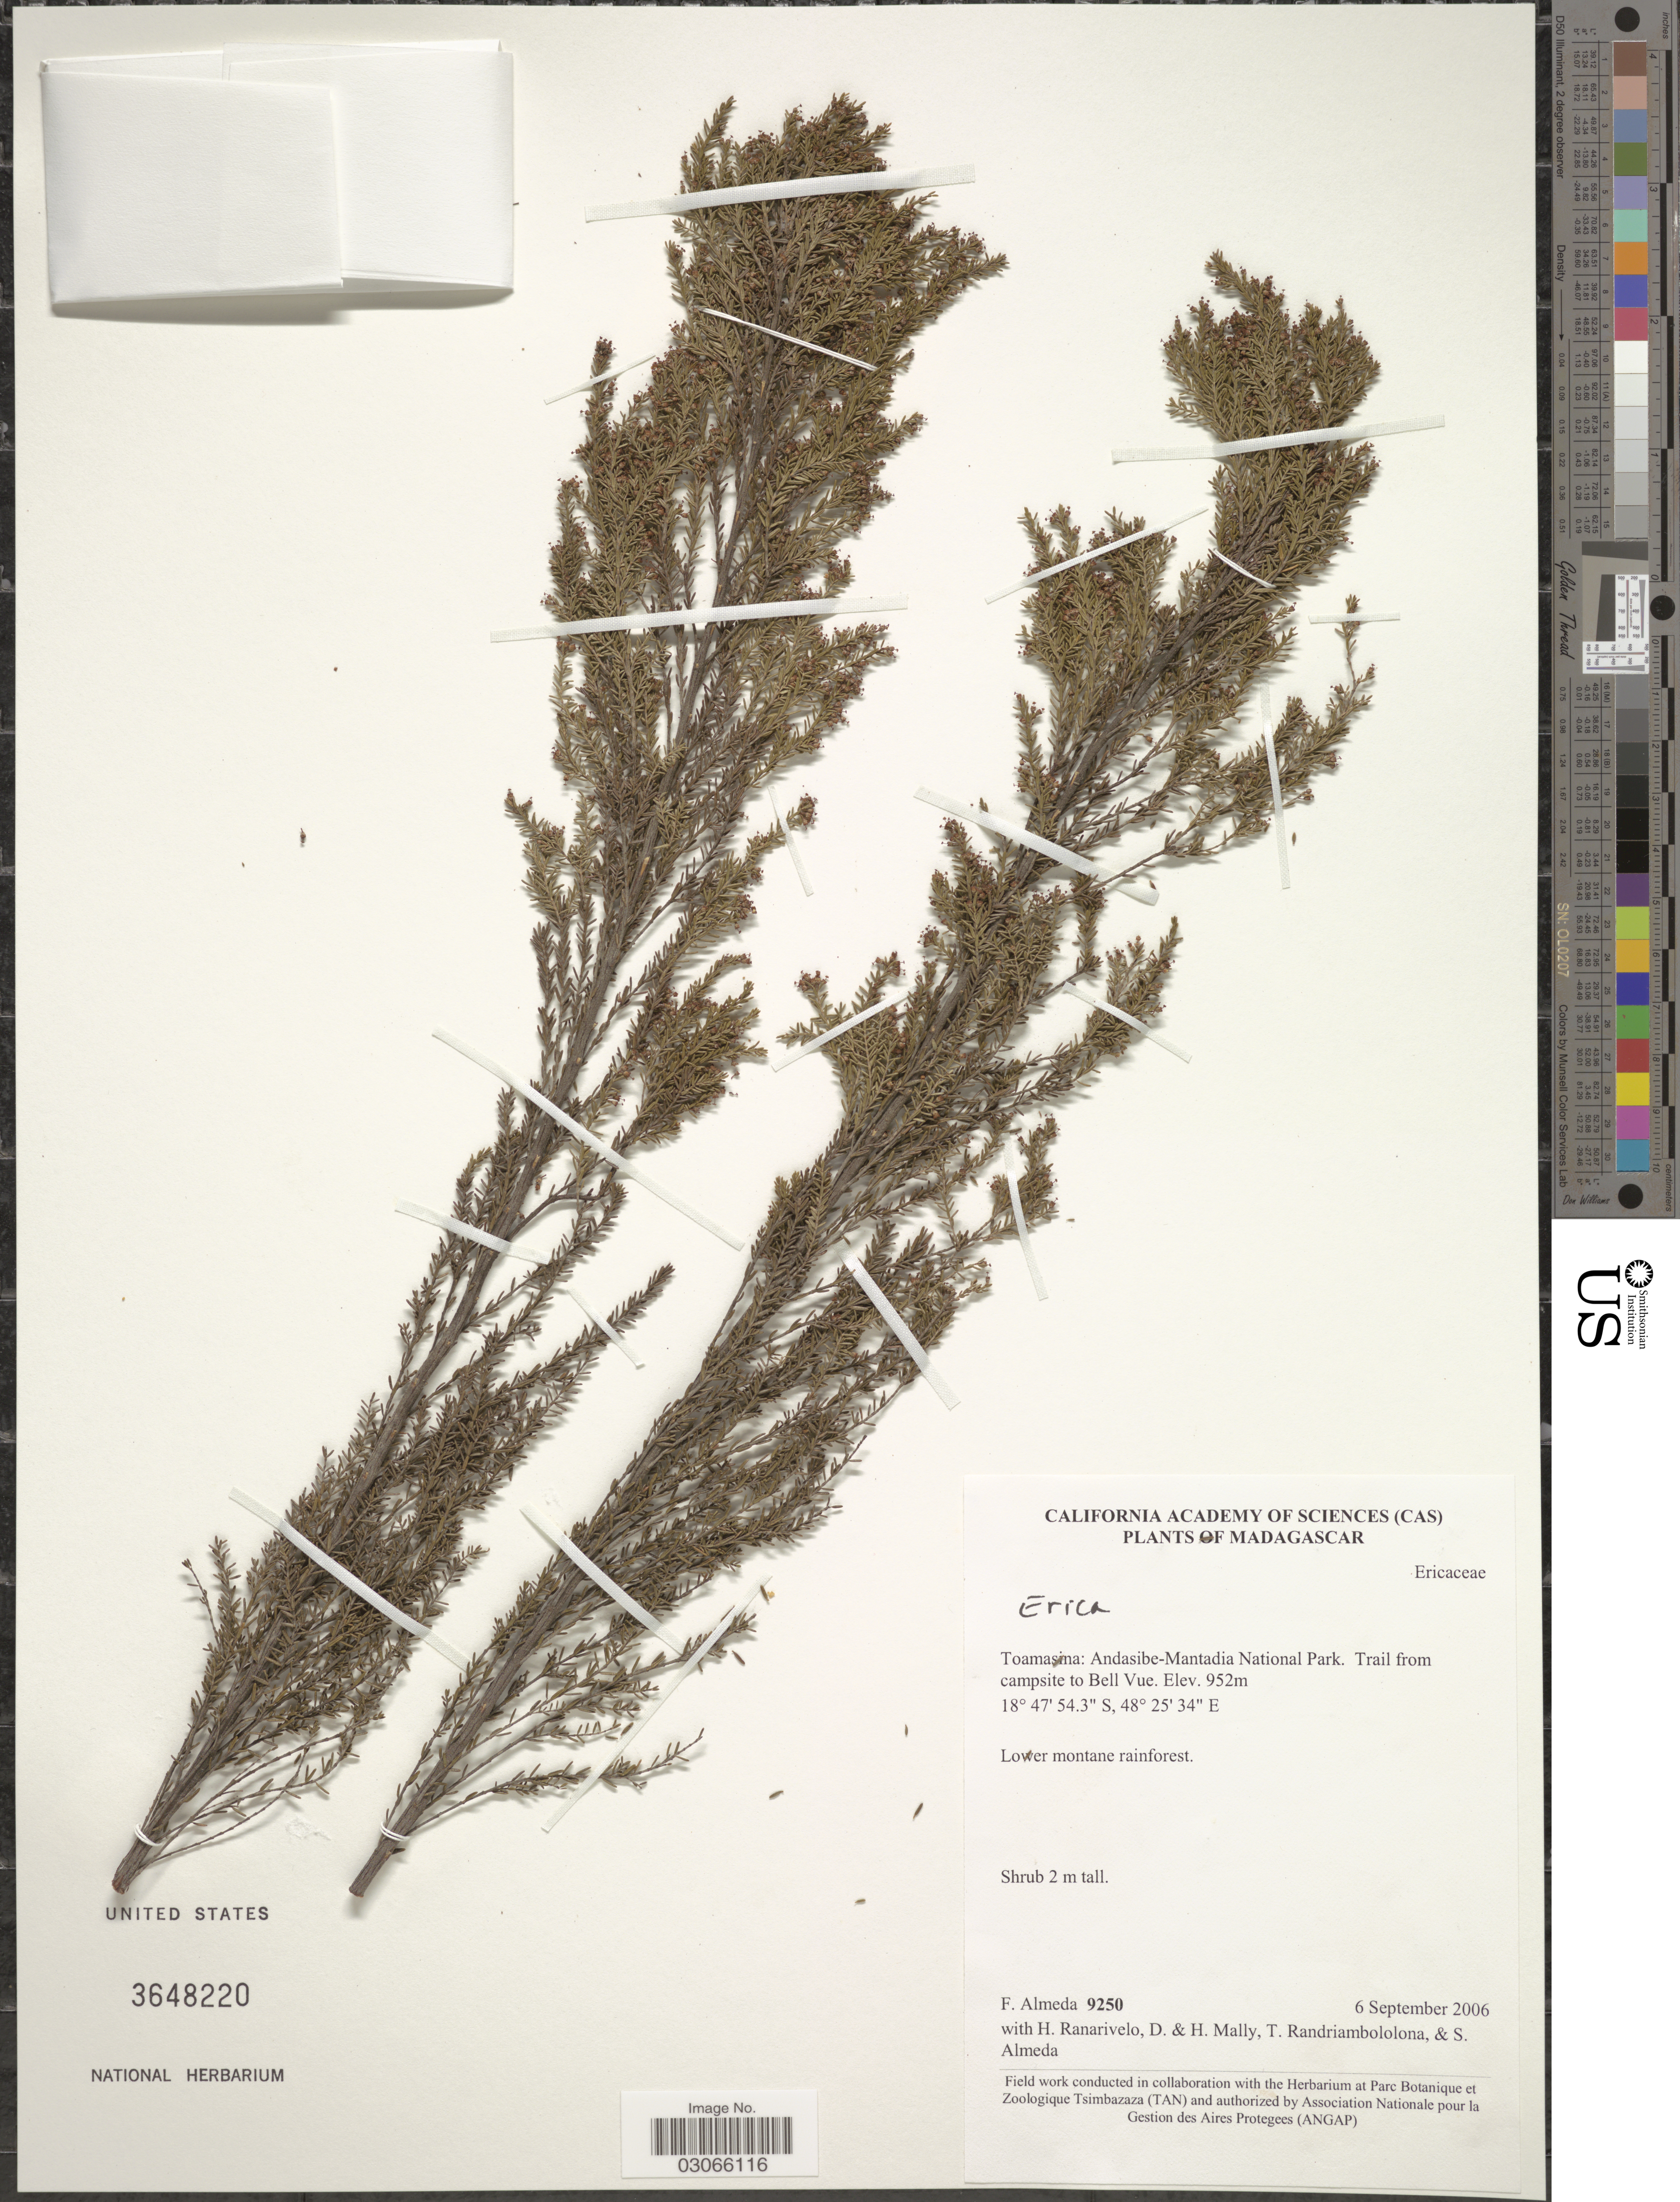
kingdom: Plantae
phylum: Tracheophyta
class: Magnoliopsida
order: Ericales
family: Ericaceae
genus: Erica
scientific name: Erica sp.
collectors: F. Almeda, H. Ranarivelo, D. Mally, H. Mally & et al.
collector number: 9250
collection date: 2006-09-06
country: Madagascar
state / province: Alaotra Mangoro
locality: Andasibe-Mantadia National Park. Trail from campsite to Bell Vue.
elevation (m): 952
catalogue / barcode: US 3648220